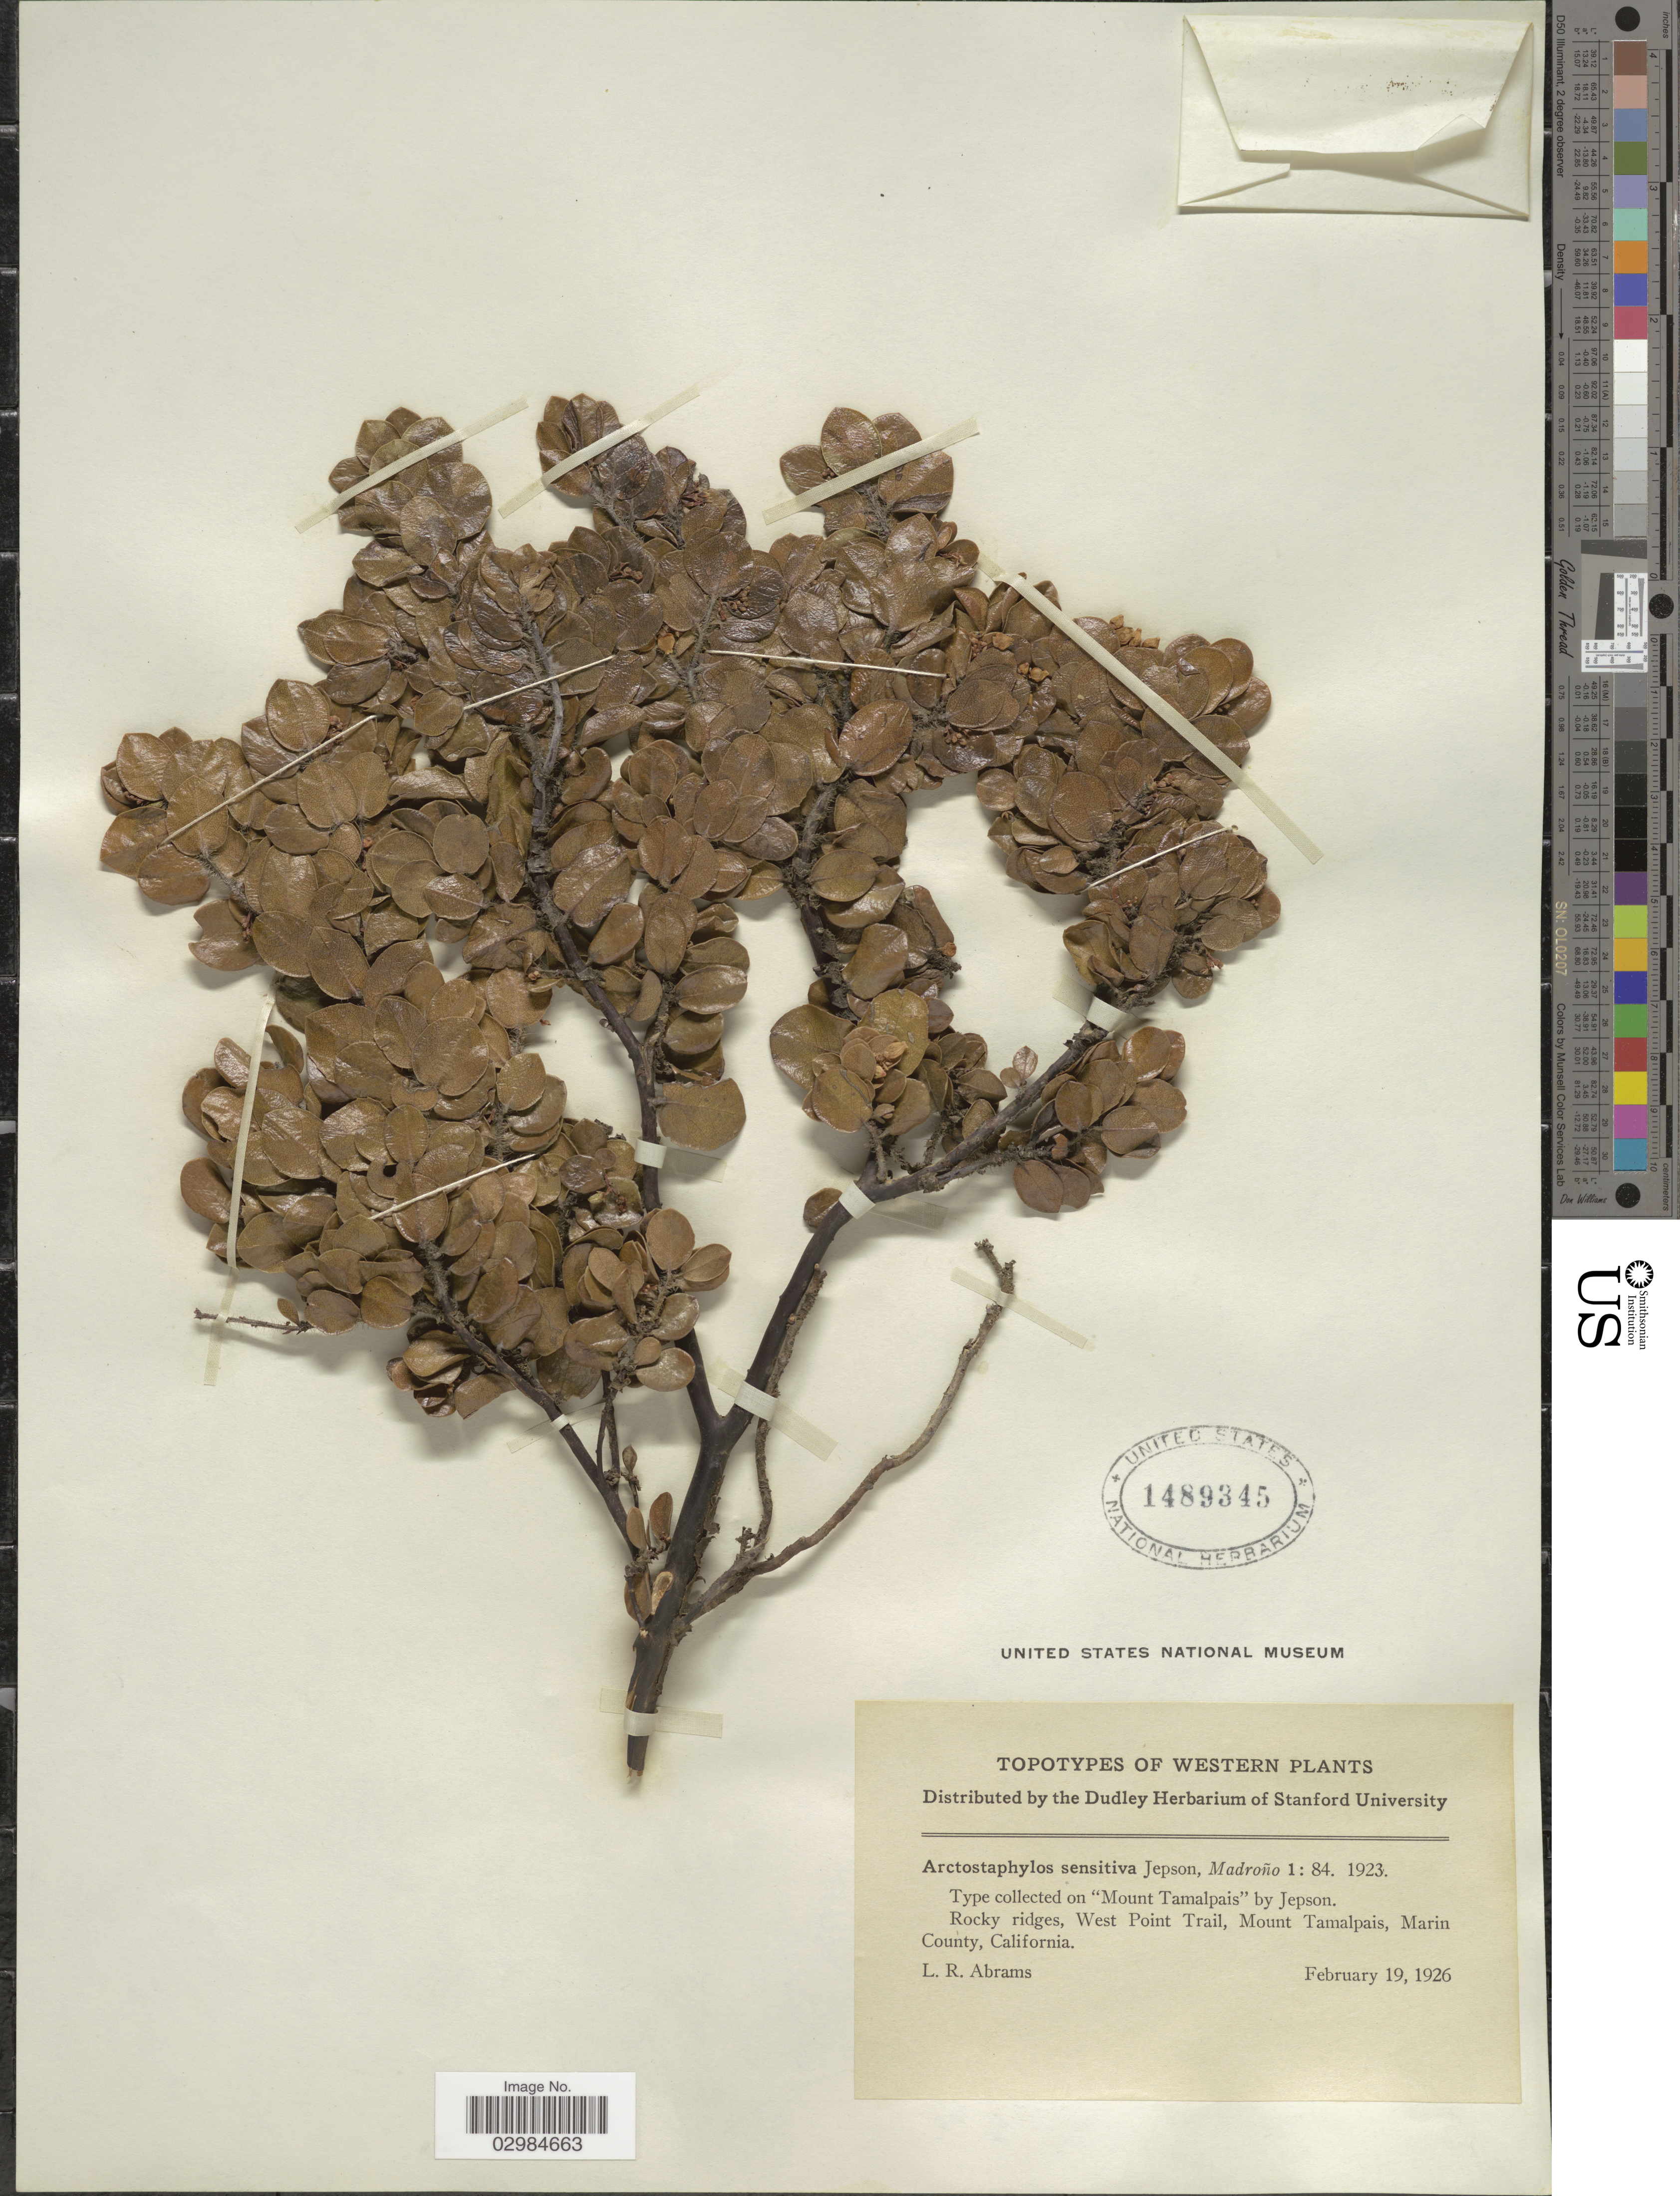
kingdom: Plantae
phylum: Tracheophyta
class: Magnoliopsida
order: Ericales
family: Ericaceae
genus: Arctostaphylos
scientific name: Arctostaphylos sensitiva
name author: Jeps.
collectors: -. Jepson & L. Abrams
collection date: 1926-02-19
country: United States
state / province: California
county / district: Marin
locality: Western. Mount Tamalpais. Rocky ridges, West Point Trail, Mount Tamalpais, Marin County.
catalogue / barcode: US 1489345